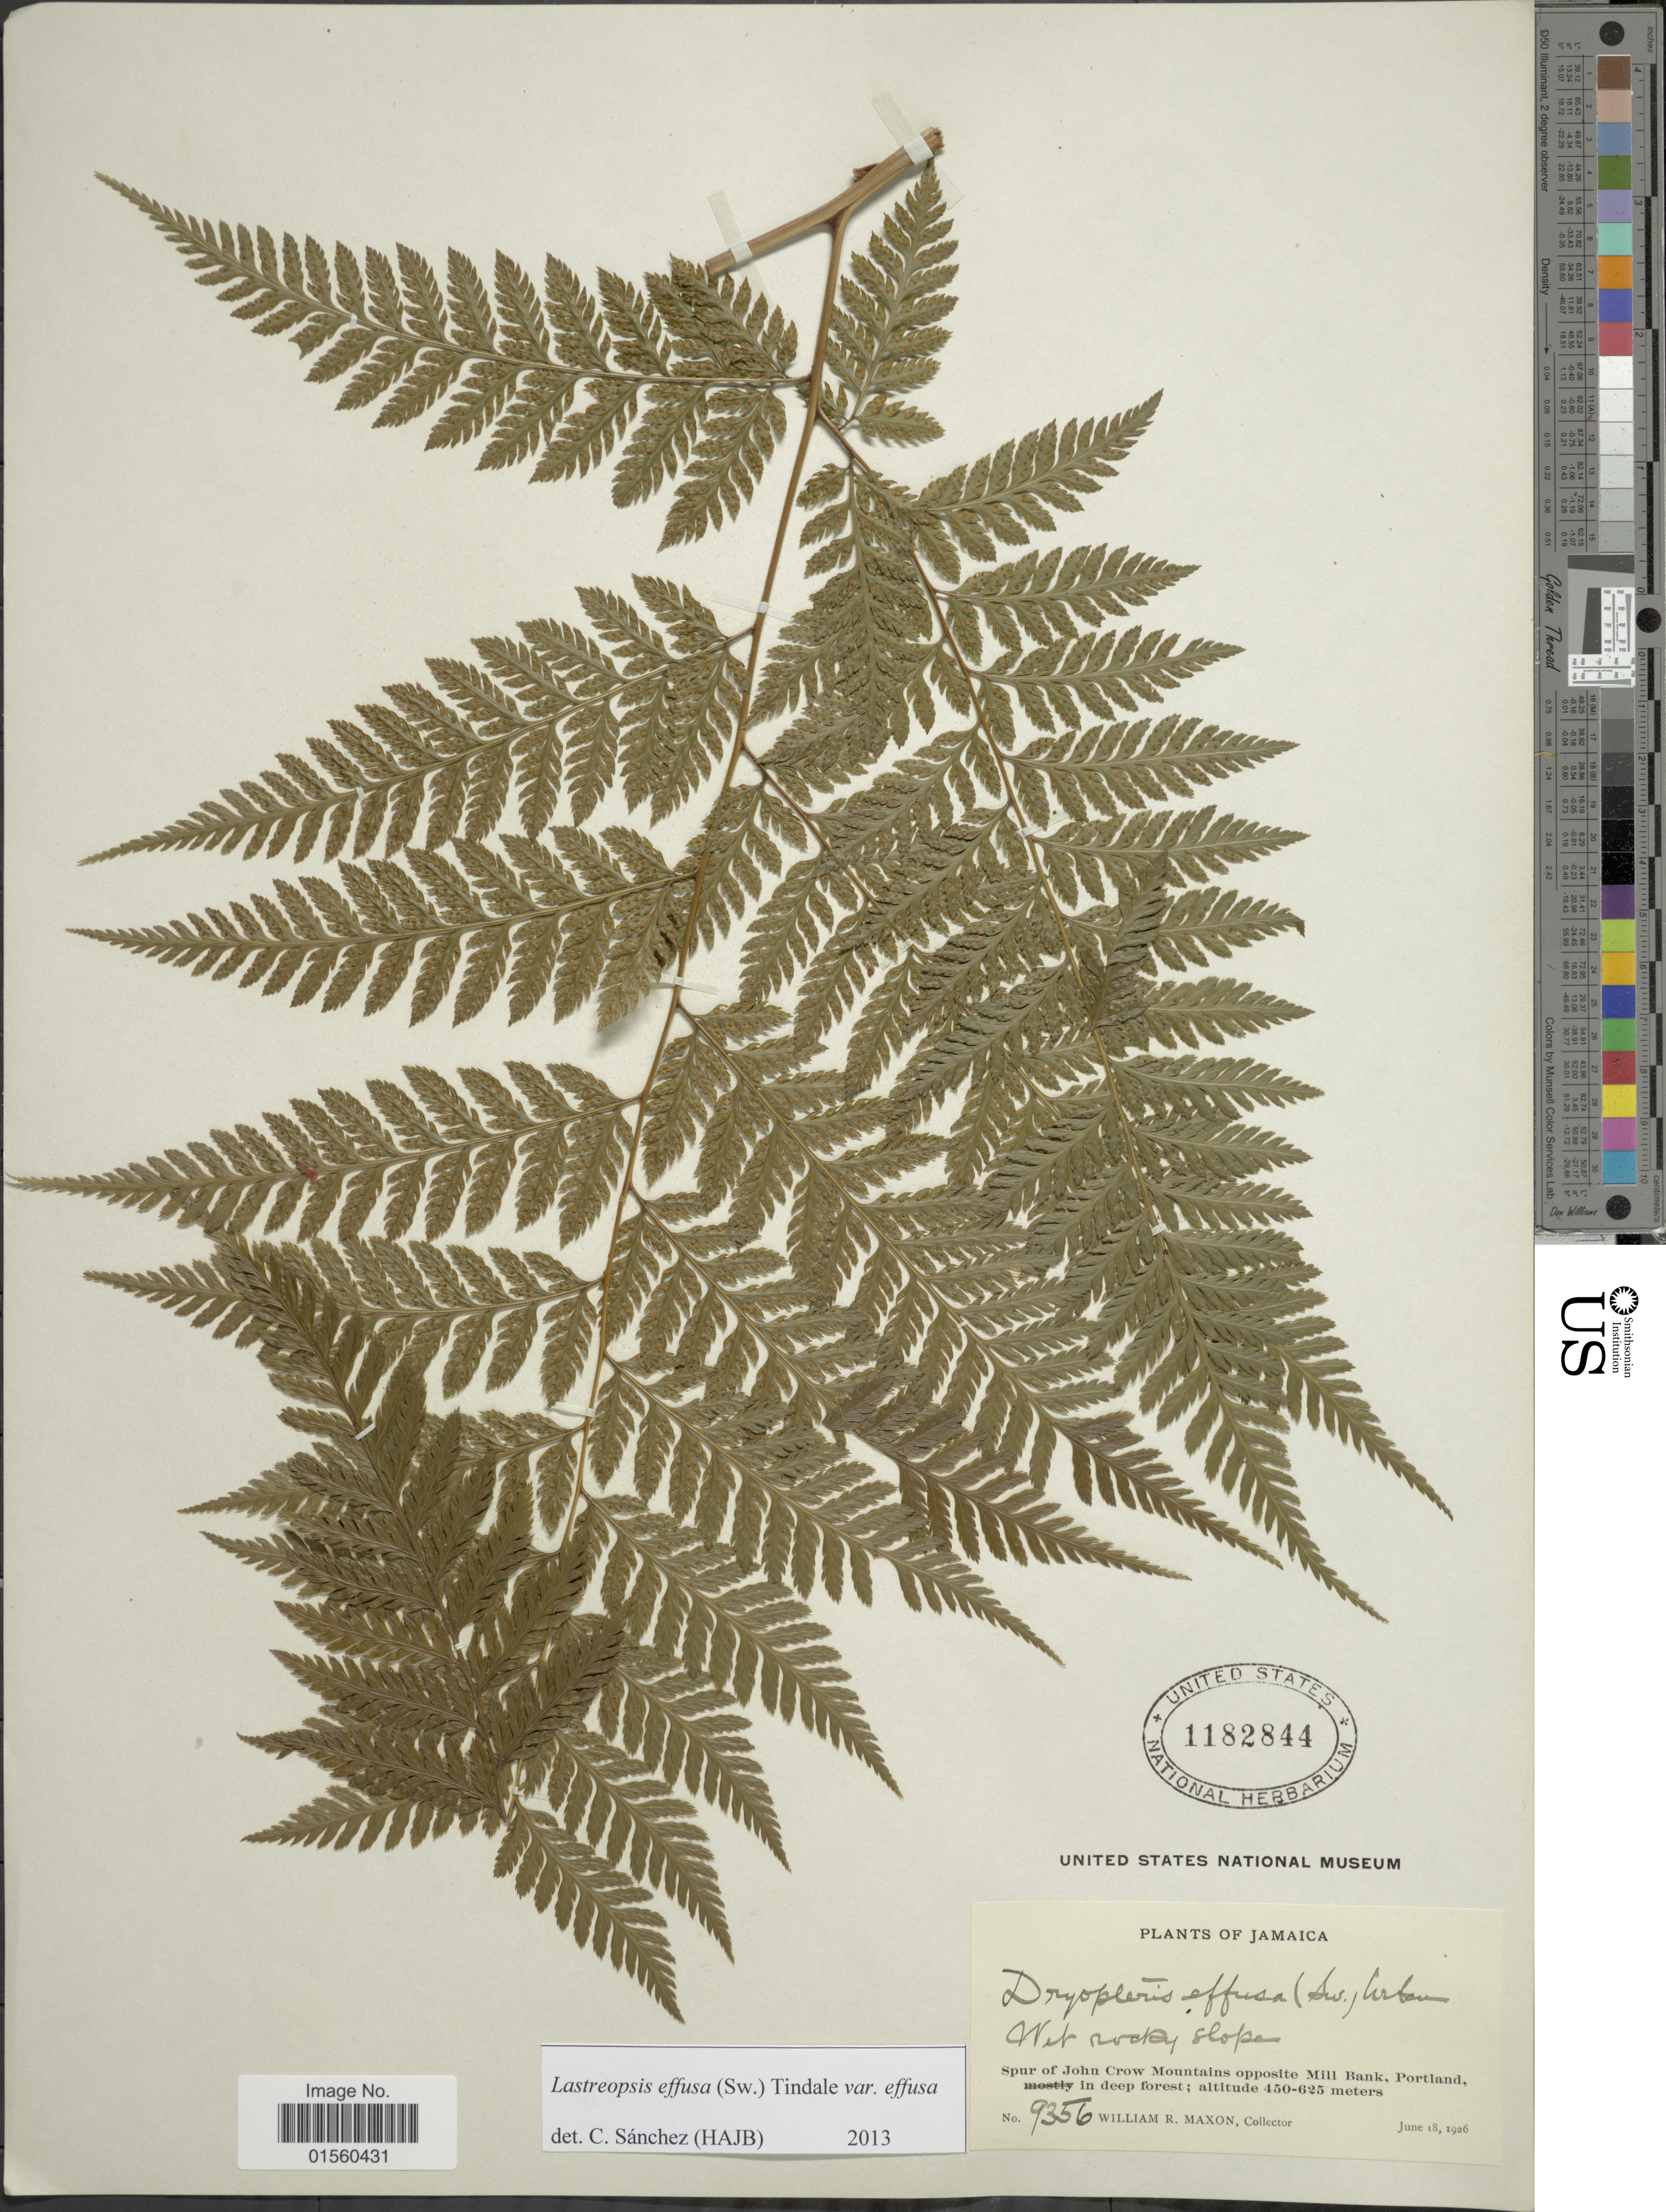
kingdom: Plantae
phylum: Tracheophyta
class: Polypodiopsida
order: Polypodiales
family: Dryopteridaceae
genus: Parapolystichum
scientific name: Parapolystichum effusum var. effusum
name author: (Sw.) Ching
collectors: W. R. Maxon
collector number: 9356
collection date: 1926-06-18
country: Jamaica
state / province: Portland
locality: Spur of John Crow Mountains opposite Mill Bank, Portland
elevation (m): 450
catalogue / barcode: US 1182844